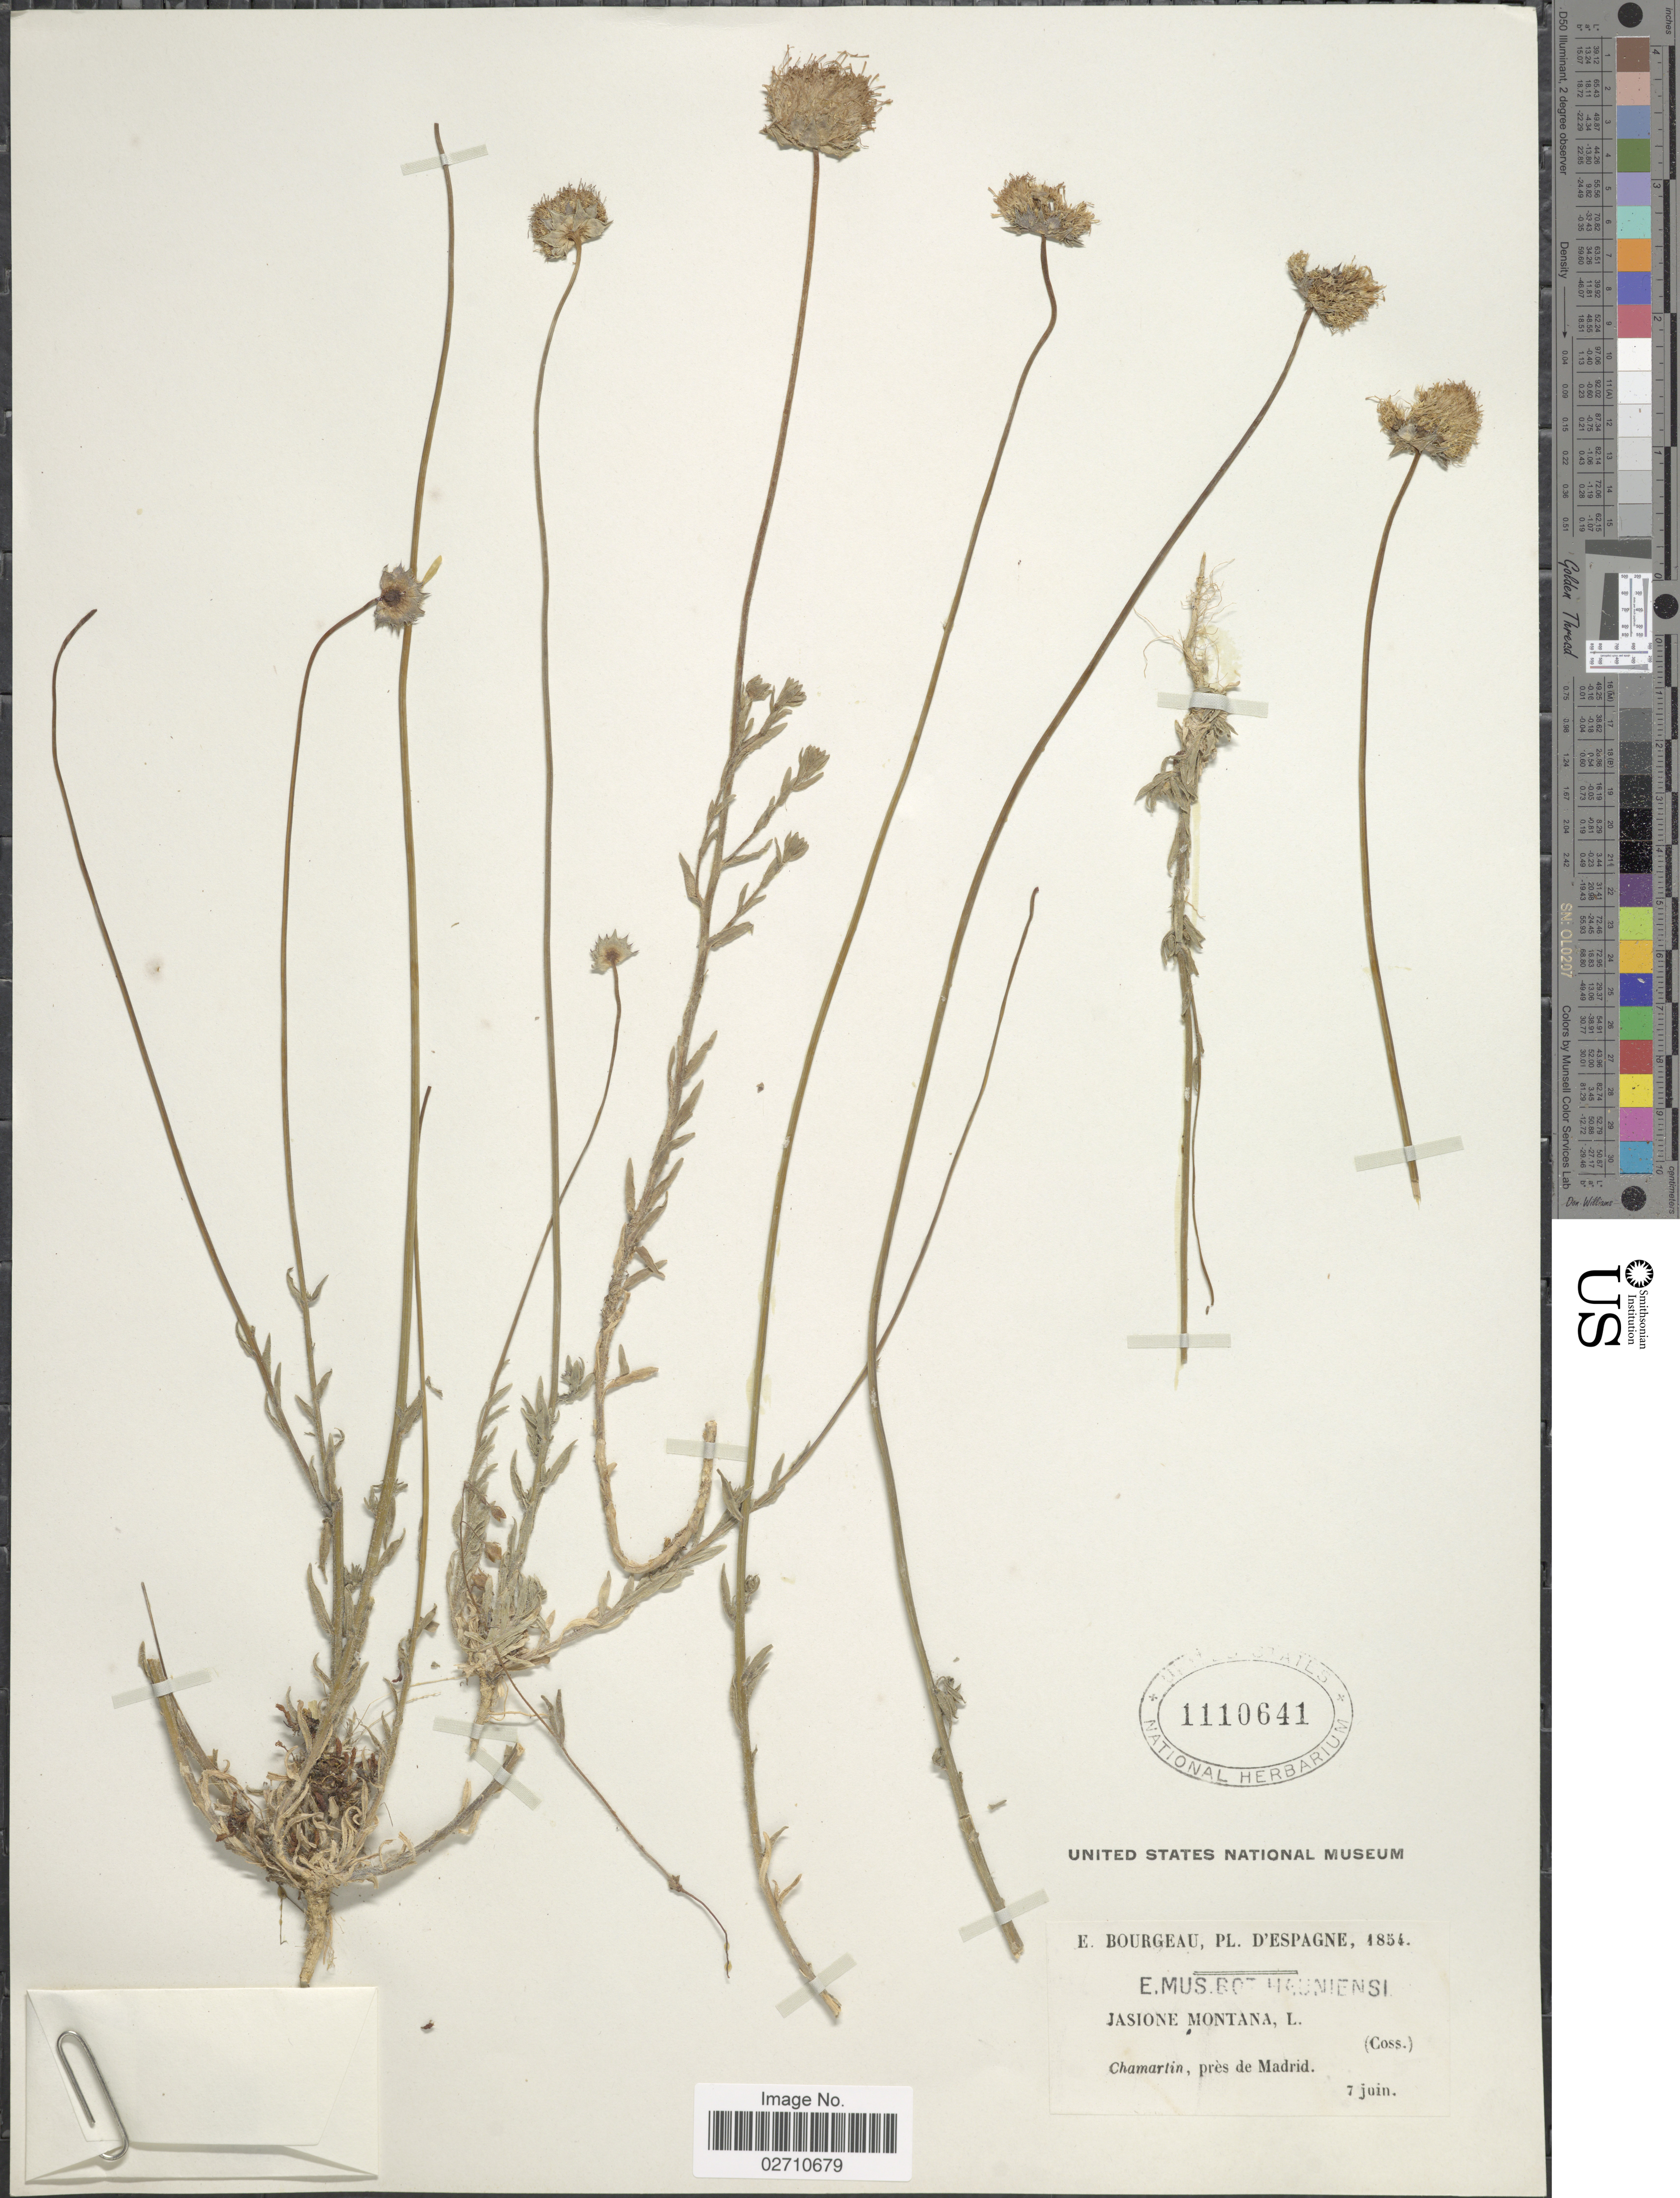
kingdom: Plantae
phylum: Tracheophyta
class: Magnoliopsida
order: Asterales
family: Campanulaceae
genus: Jasione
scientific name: Jasione montana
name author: L.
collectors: E. Bourgeau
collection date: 1854-06-07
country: Spain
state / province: Madrid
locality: D'espagne, Chamartin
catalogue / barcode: US 1110641